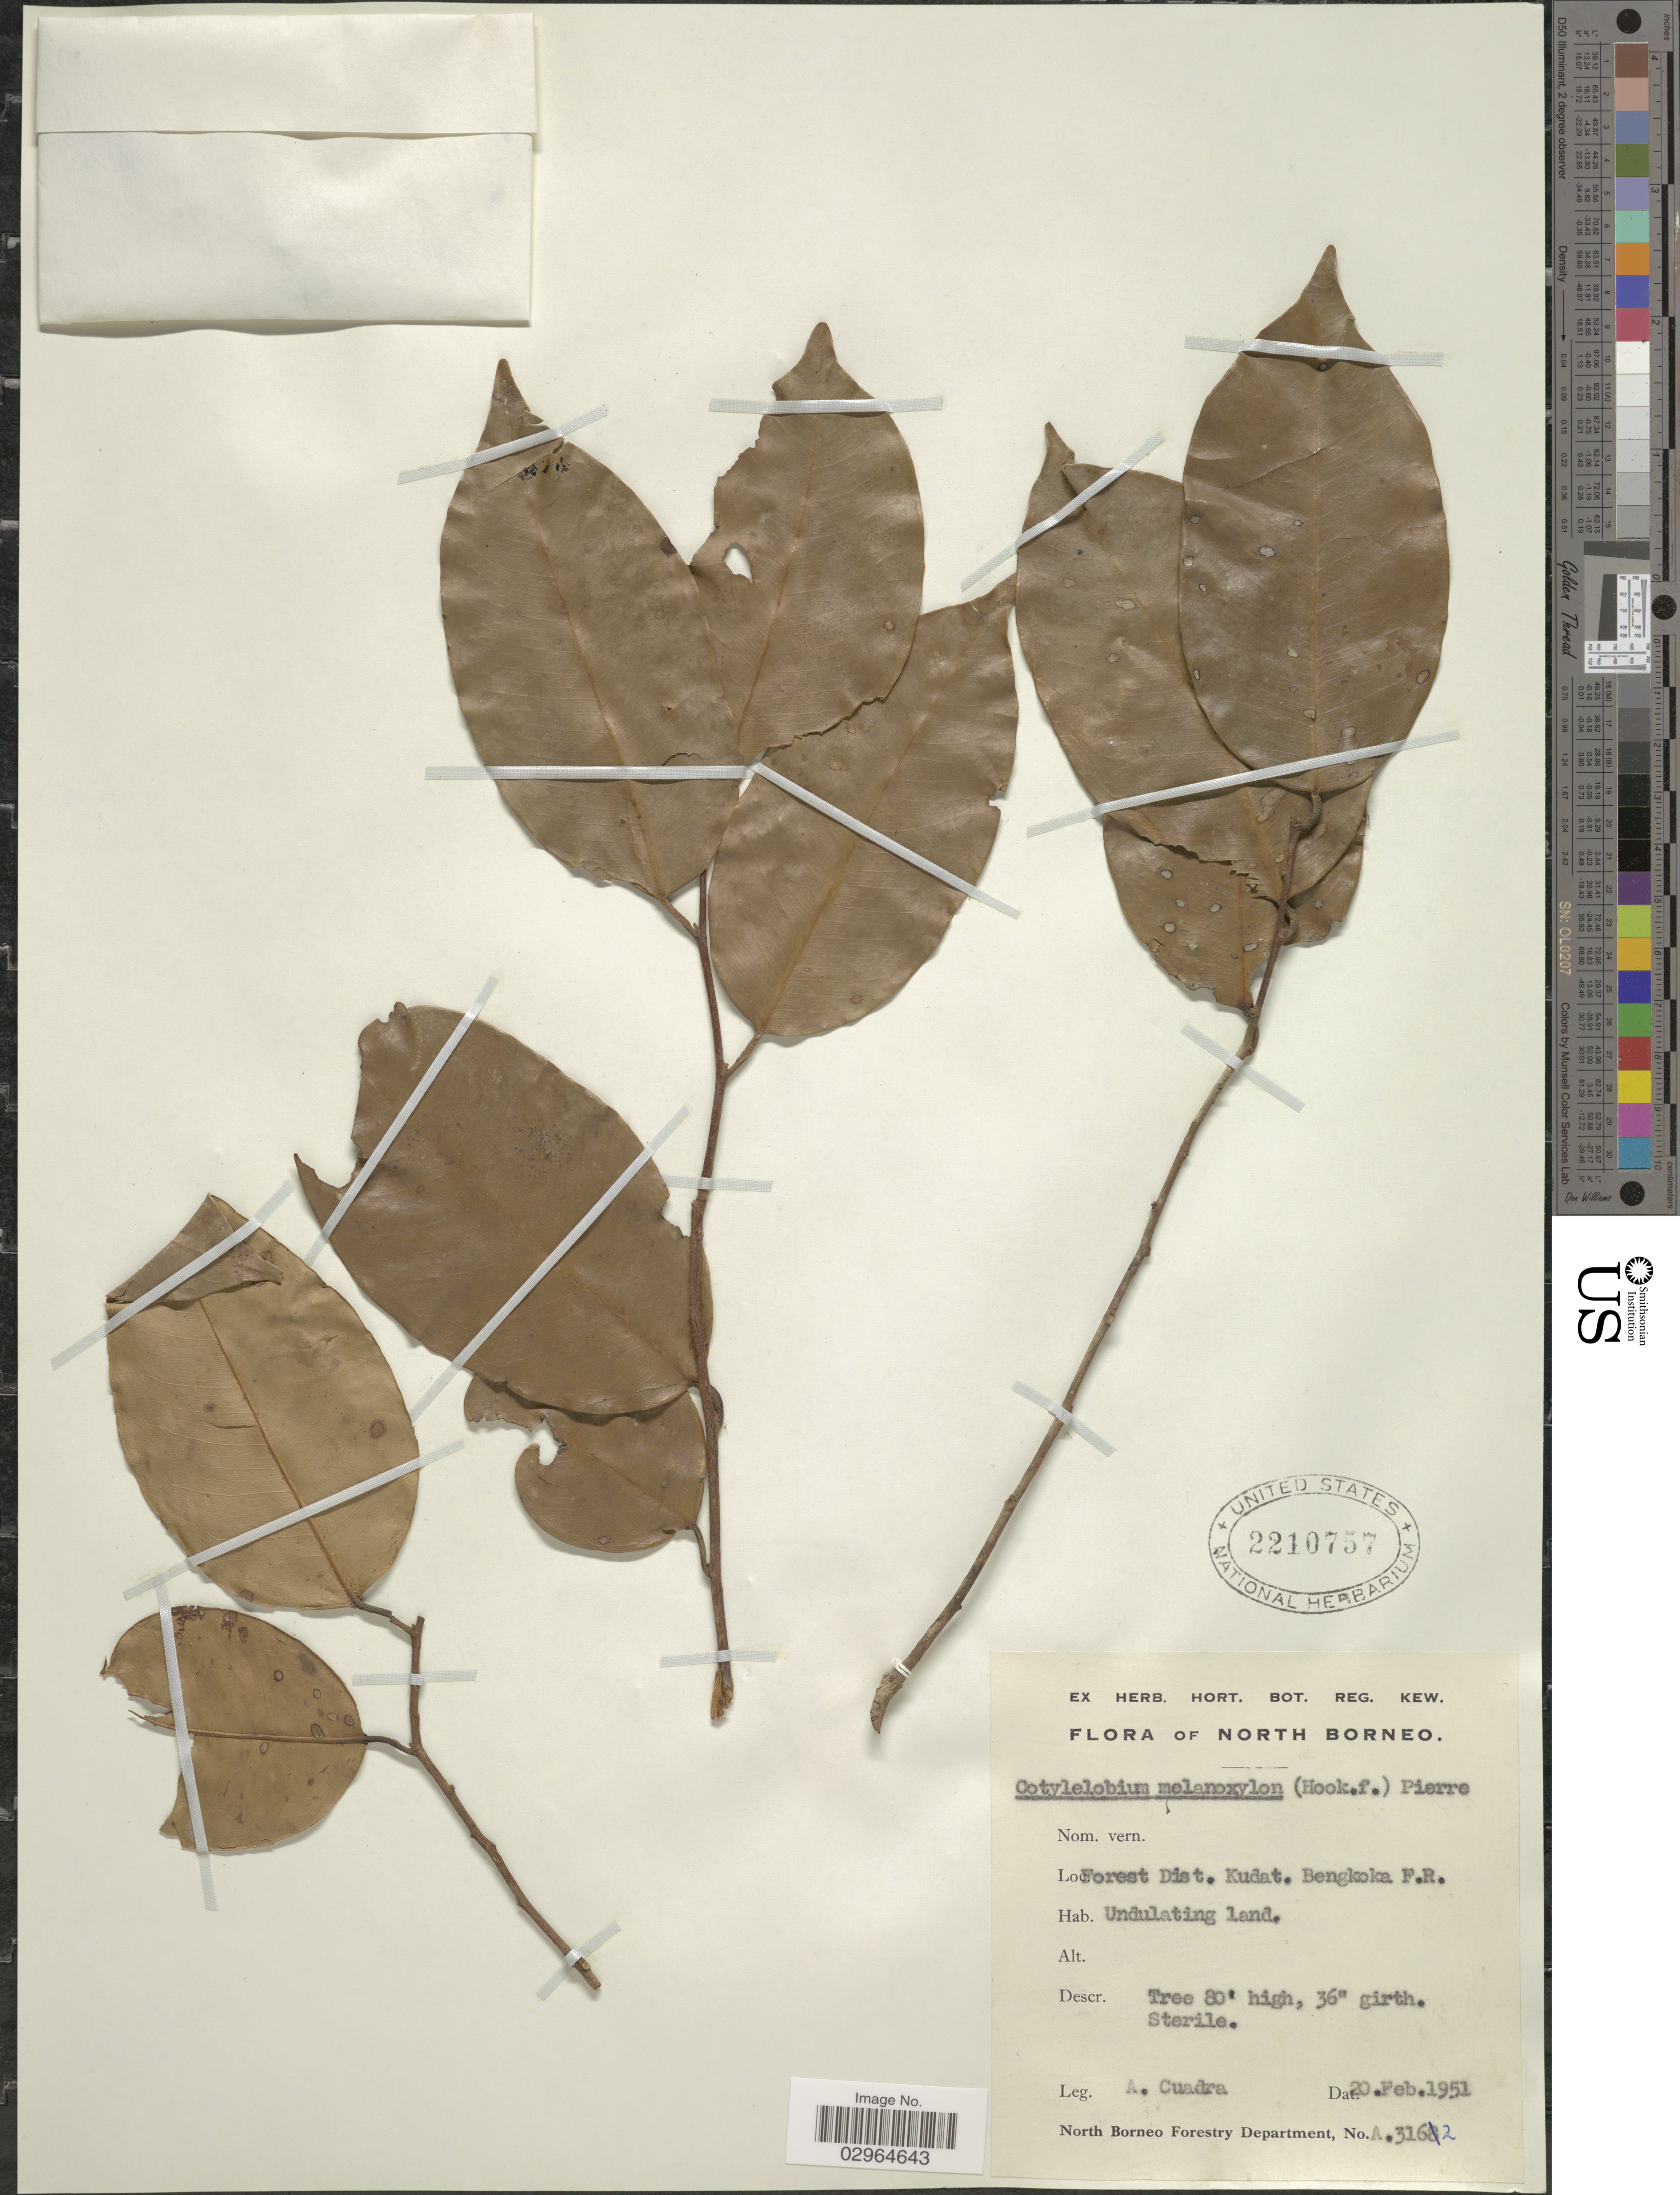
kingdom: Plantae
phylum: Tracheophyta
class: Magnoliopsida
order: Malvales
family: Dipterocarpaceae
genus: Cotylelobium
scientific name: Cotylelobium leucocarpum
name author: Slooten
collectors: A. Cuadra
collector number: A3162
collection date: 1951-02-20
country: Malaysia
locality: North Borneo. Forest Dist. Kudat. Bengkoka F.R.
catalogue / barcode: US 2210757